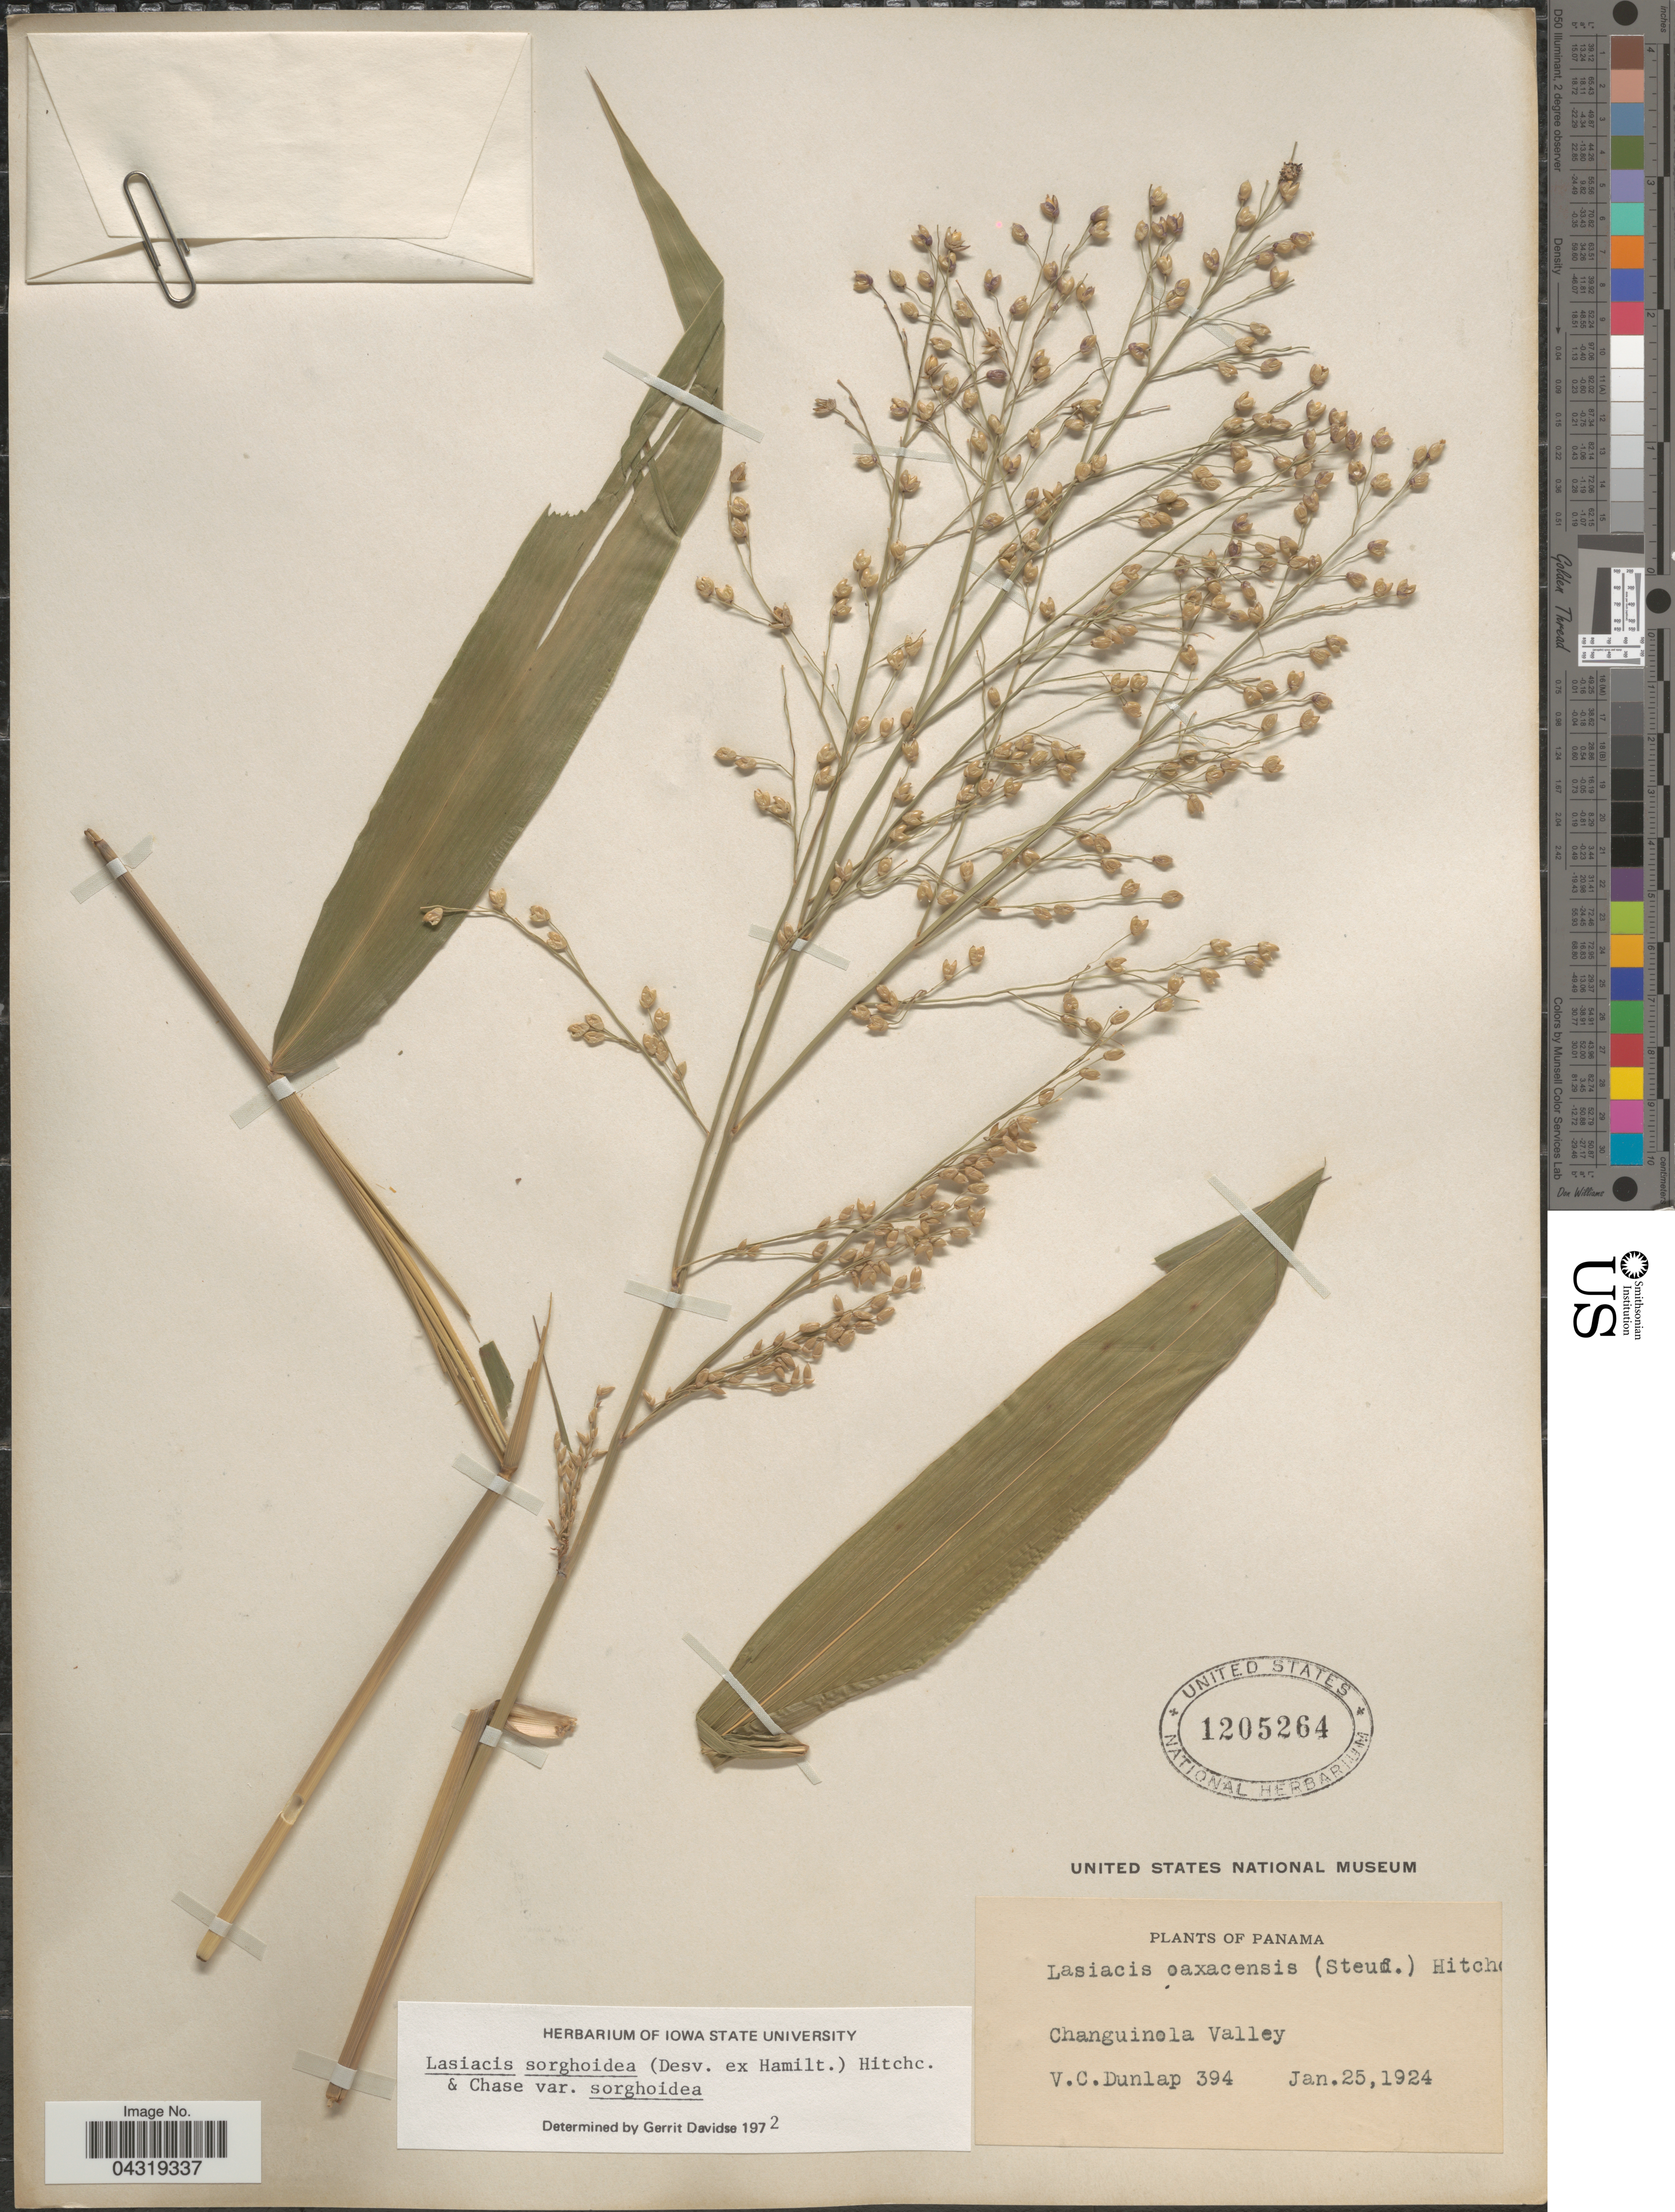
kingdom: Plantae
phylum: Tracheophyta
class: Liliopsida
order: Poales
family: Poaceae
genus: Lasiacis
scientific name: Lasiacis sorghoidea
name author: (Desv. ex Ham.) Hitchc. & Chase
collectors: V. C. Dunlap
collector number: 394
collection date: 1924-01-25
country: Panama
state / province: Panamá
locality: Changuinola Valley.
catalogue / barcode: US 1205264